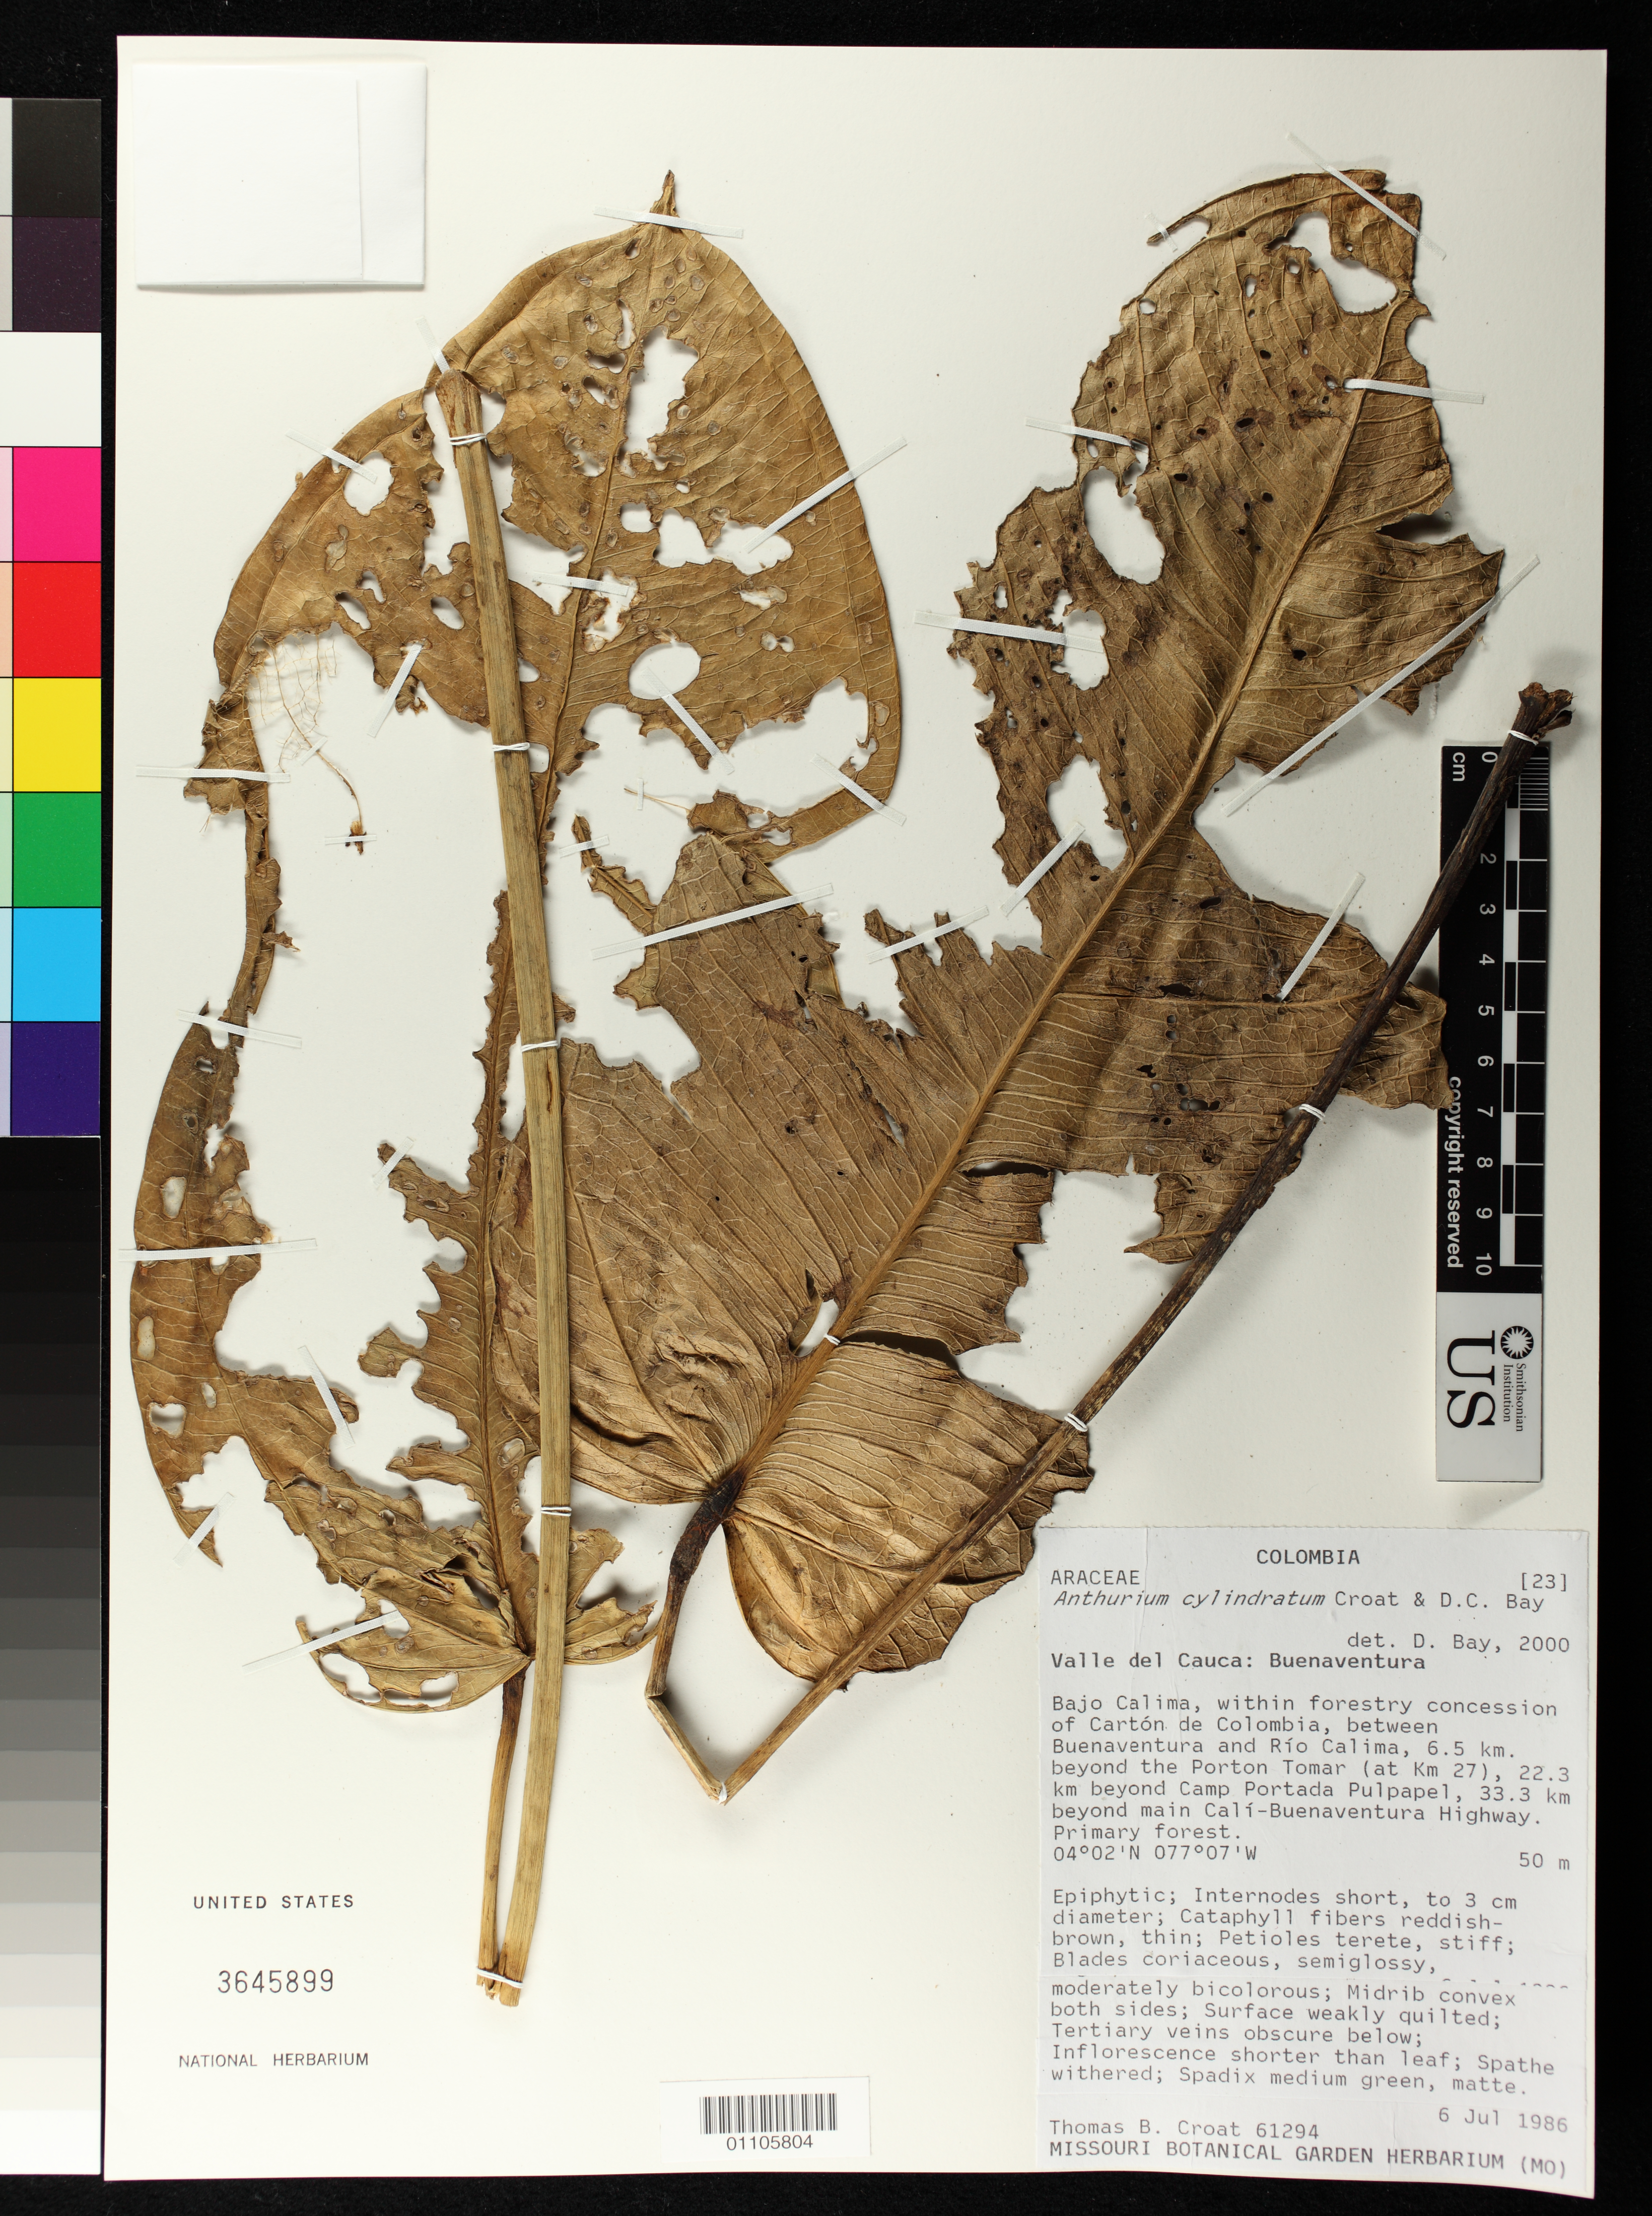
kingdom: Plantae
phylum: Tracheophyta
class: Liliopsida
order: Alismatales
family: Araceae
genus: Anthurium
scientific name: Anthurium cylindratum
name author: Croat & D.C. Bay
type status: Isotype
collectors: T. B. Croat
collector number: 61294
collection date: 1986-07-06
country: Colombia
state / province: Valle del Cauca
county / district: Buenaventura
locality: Valle del Cauca: Buenaventura. Bajo Calima, within Forestry Concession of Cartón de Colombia, between Buena Ventura & Río Calima, 6.5 km beyond the Porton Tomar (at Km 27), 22.3 km beyond Camp Portada Pulpapel, 33.3 km beyond main Calí-Buenventura Highway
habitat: Primary forest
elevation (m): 50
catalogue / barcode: US 3645899